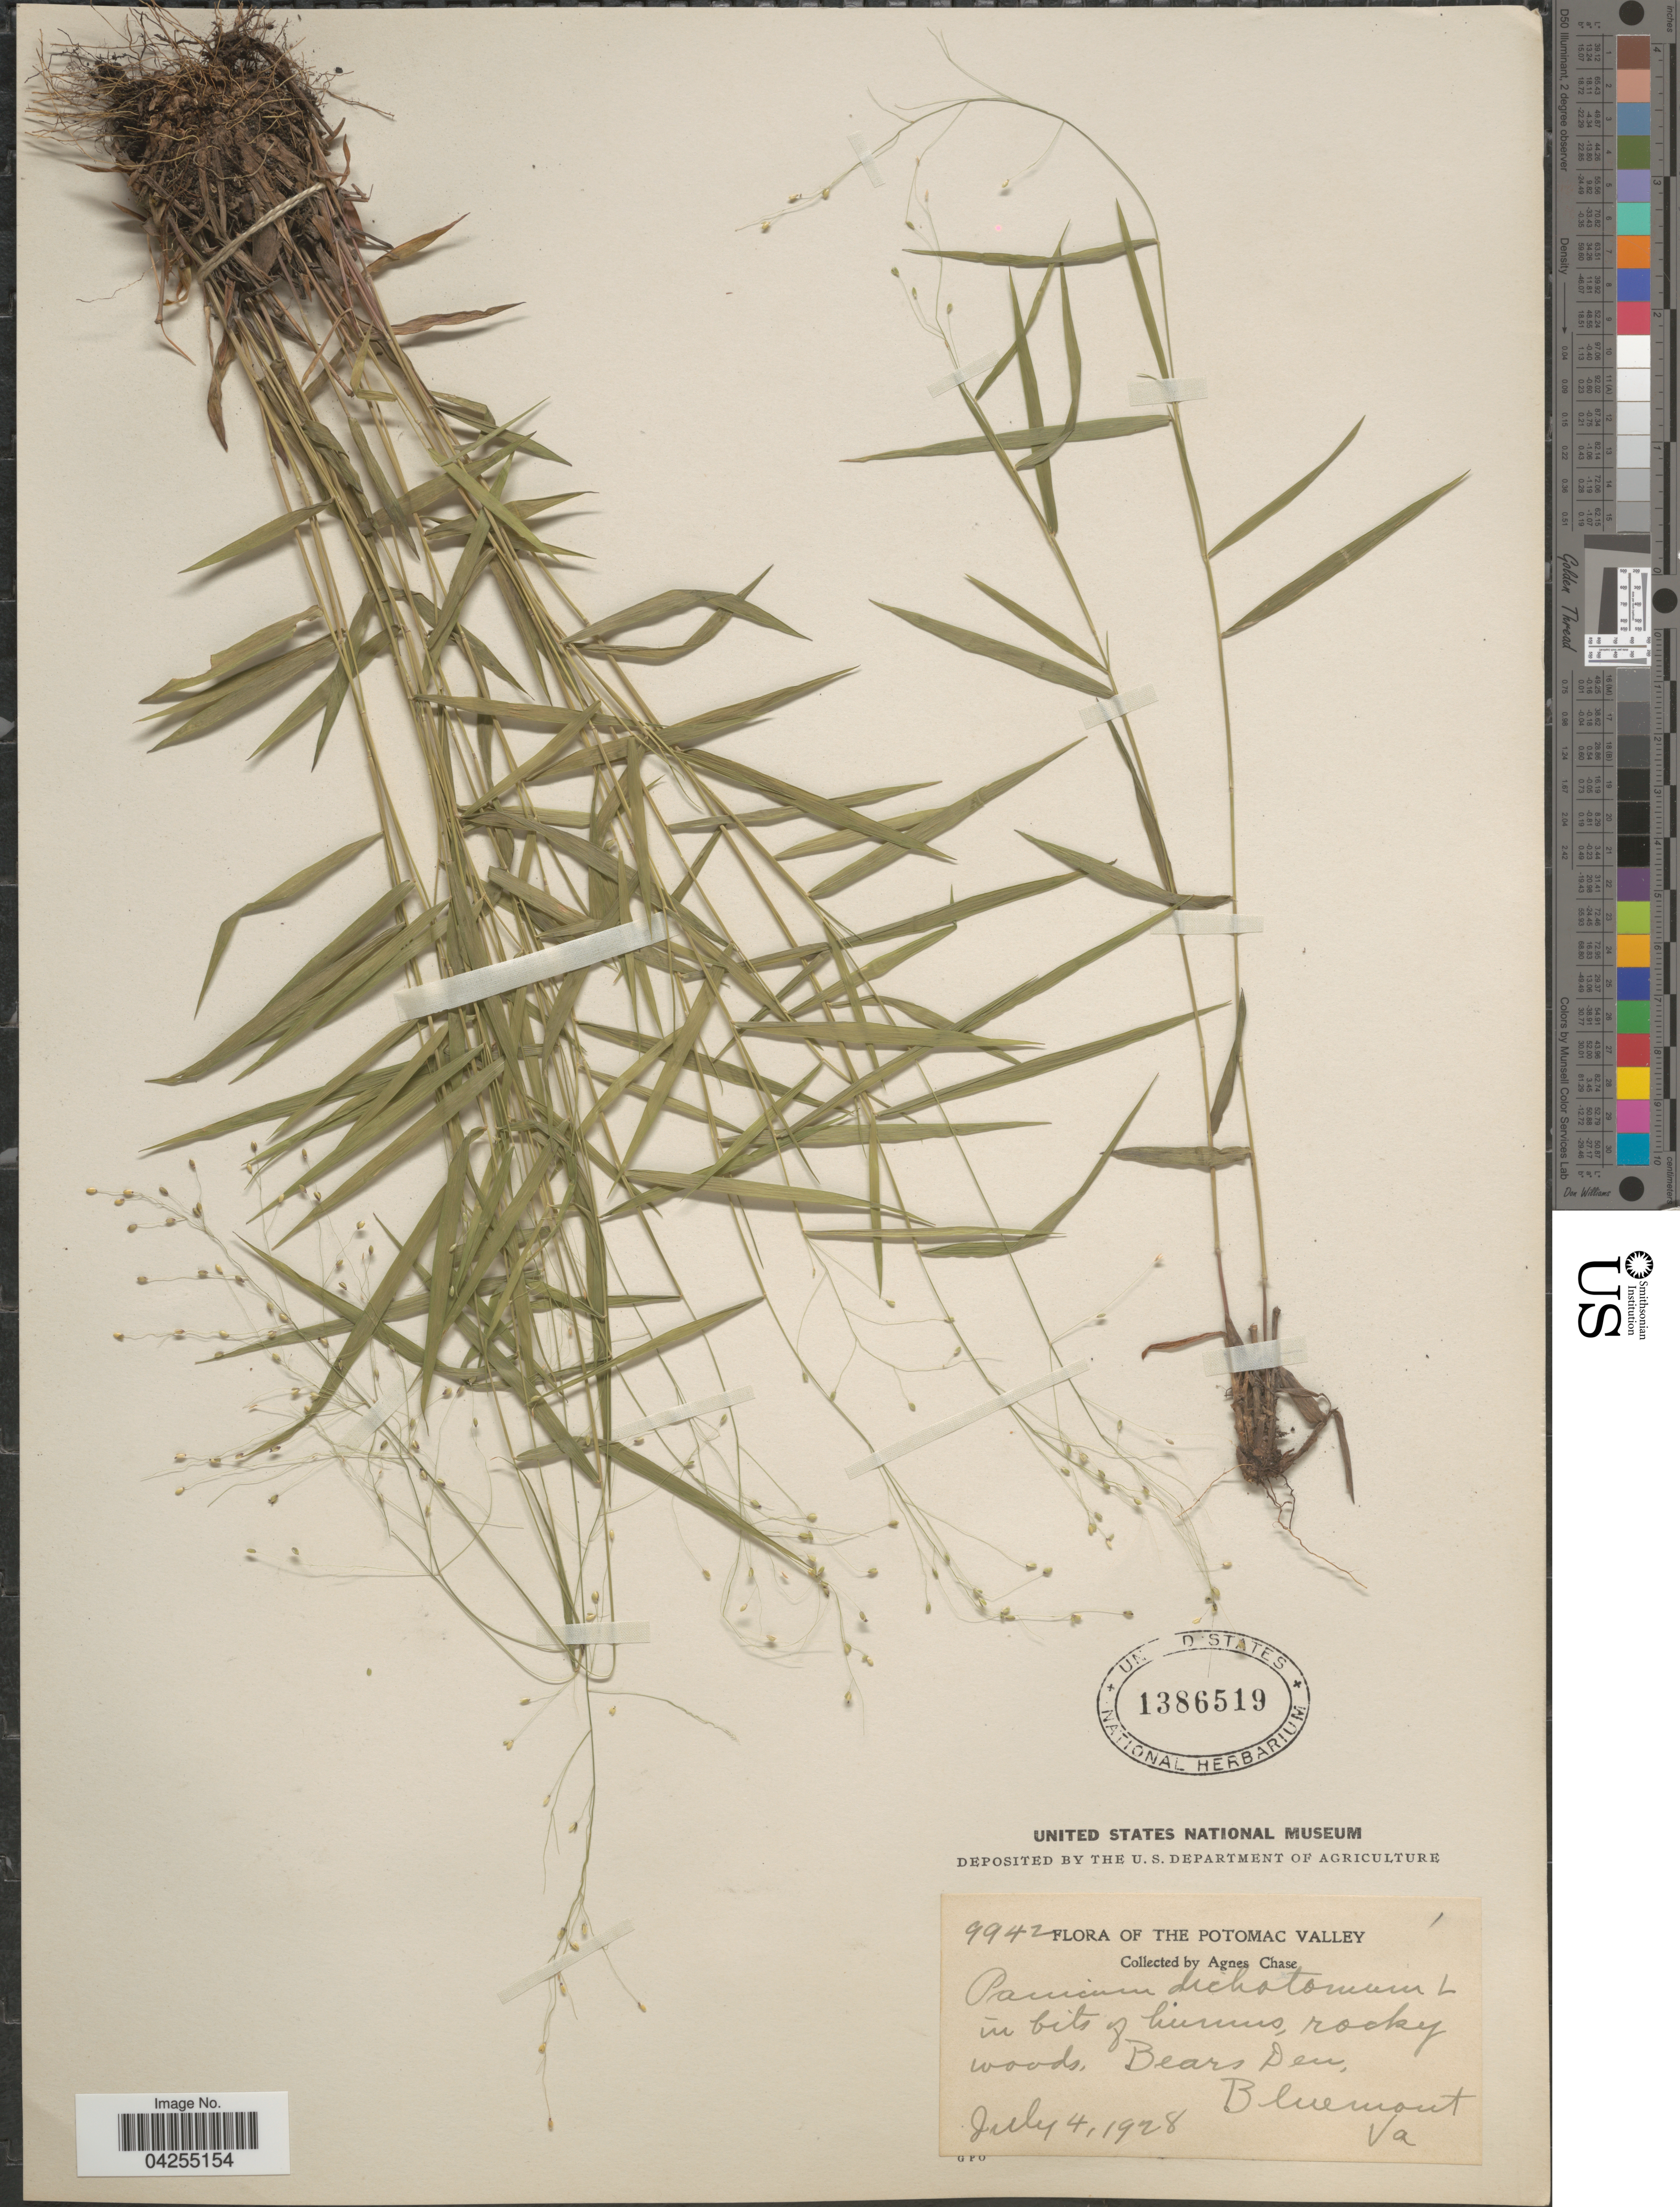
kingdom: Plantae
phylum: Tracheophyta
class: Liliopsida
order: Poales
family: Poaceae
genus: Dichanthelium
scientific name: Dichanthelium dichotomum var. dichotomum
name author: (L.) Gould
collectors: A. Chase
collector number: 9942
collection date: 1928-07-04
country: United States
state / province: Virginia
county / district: Loudoun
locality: Potomac Valley. Bears Den, Bluemont.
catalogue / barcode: US 1386519